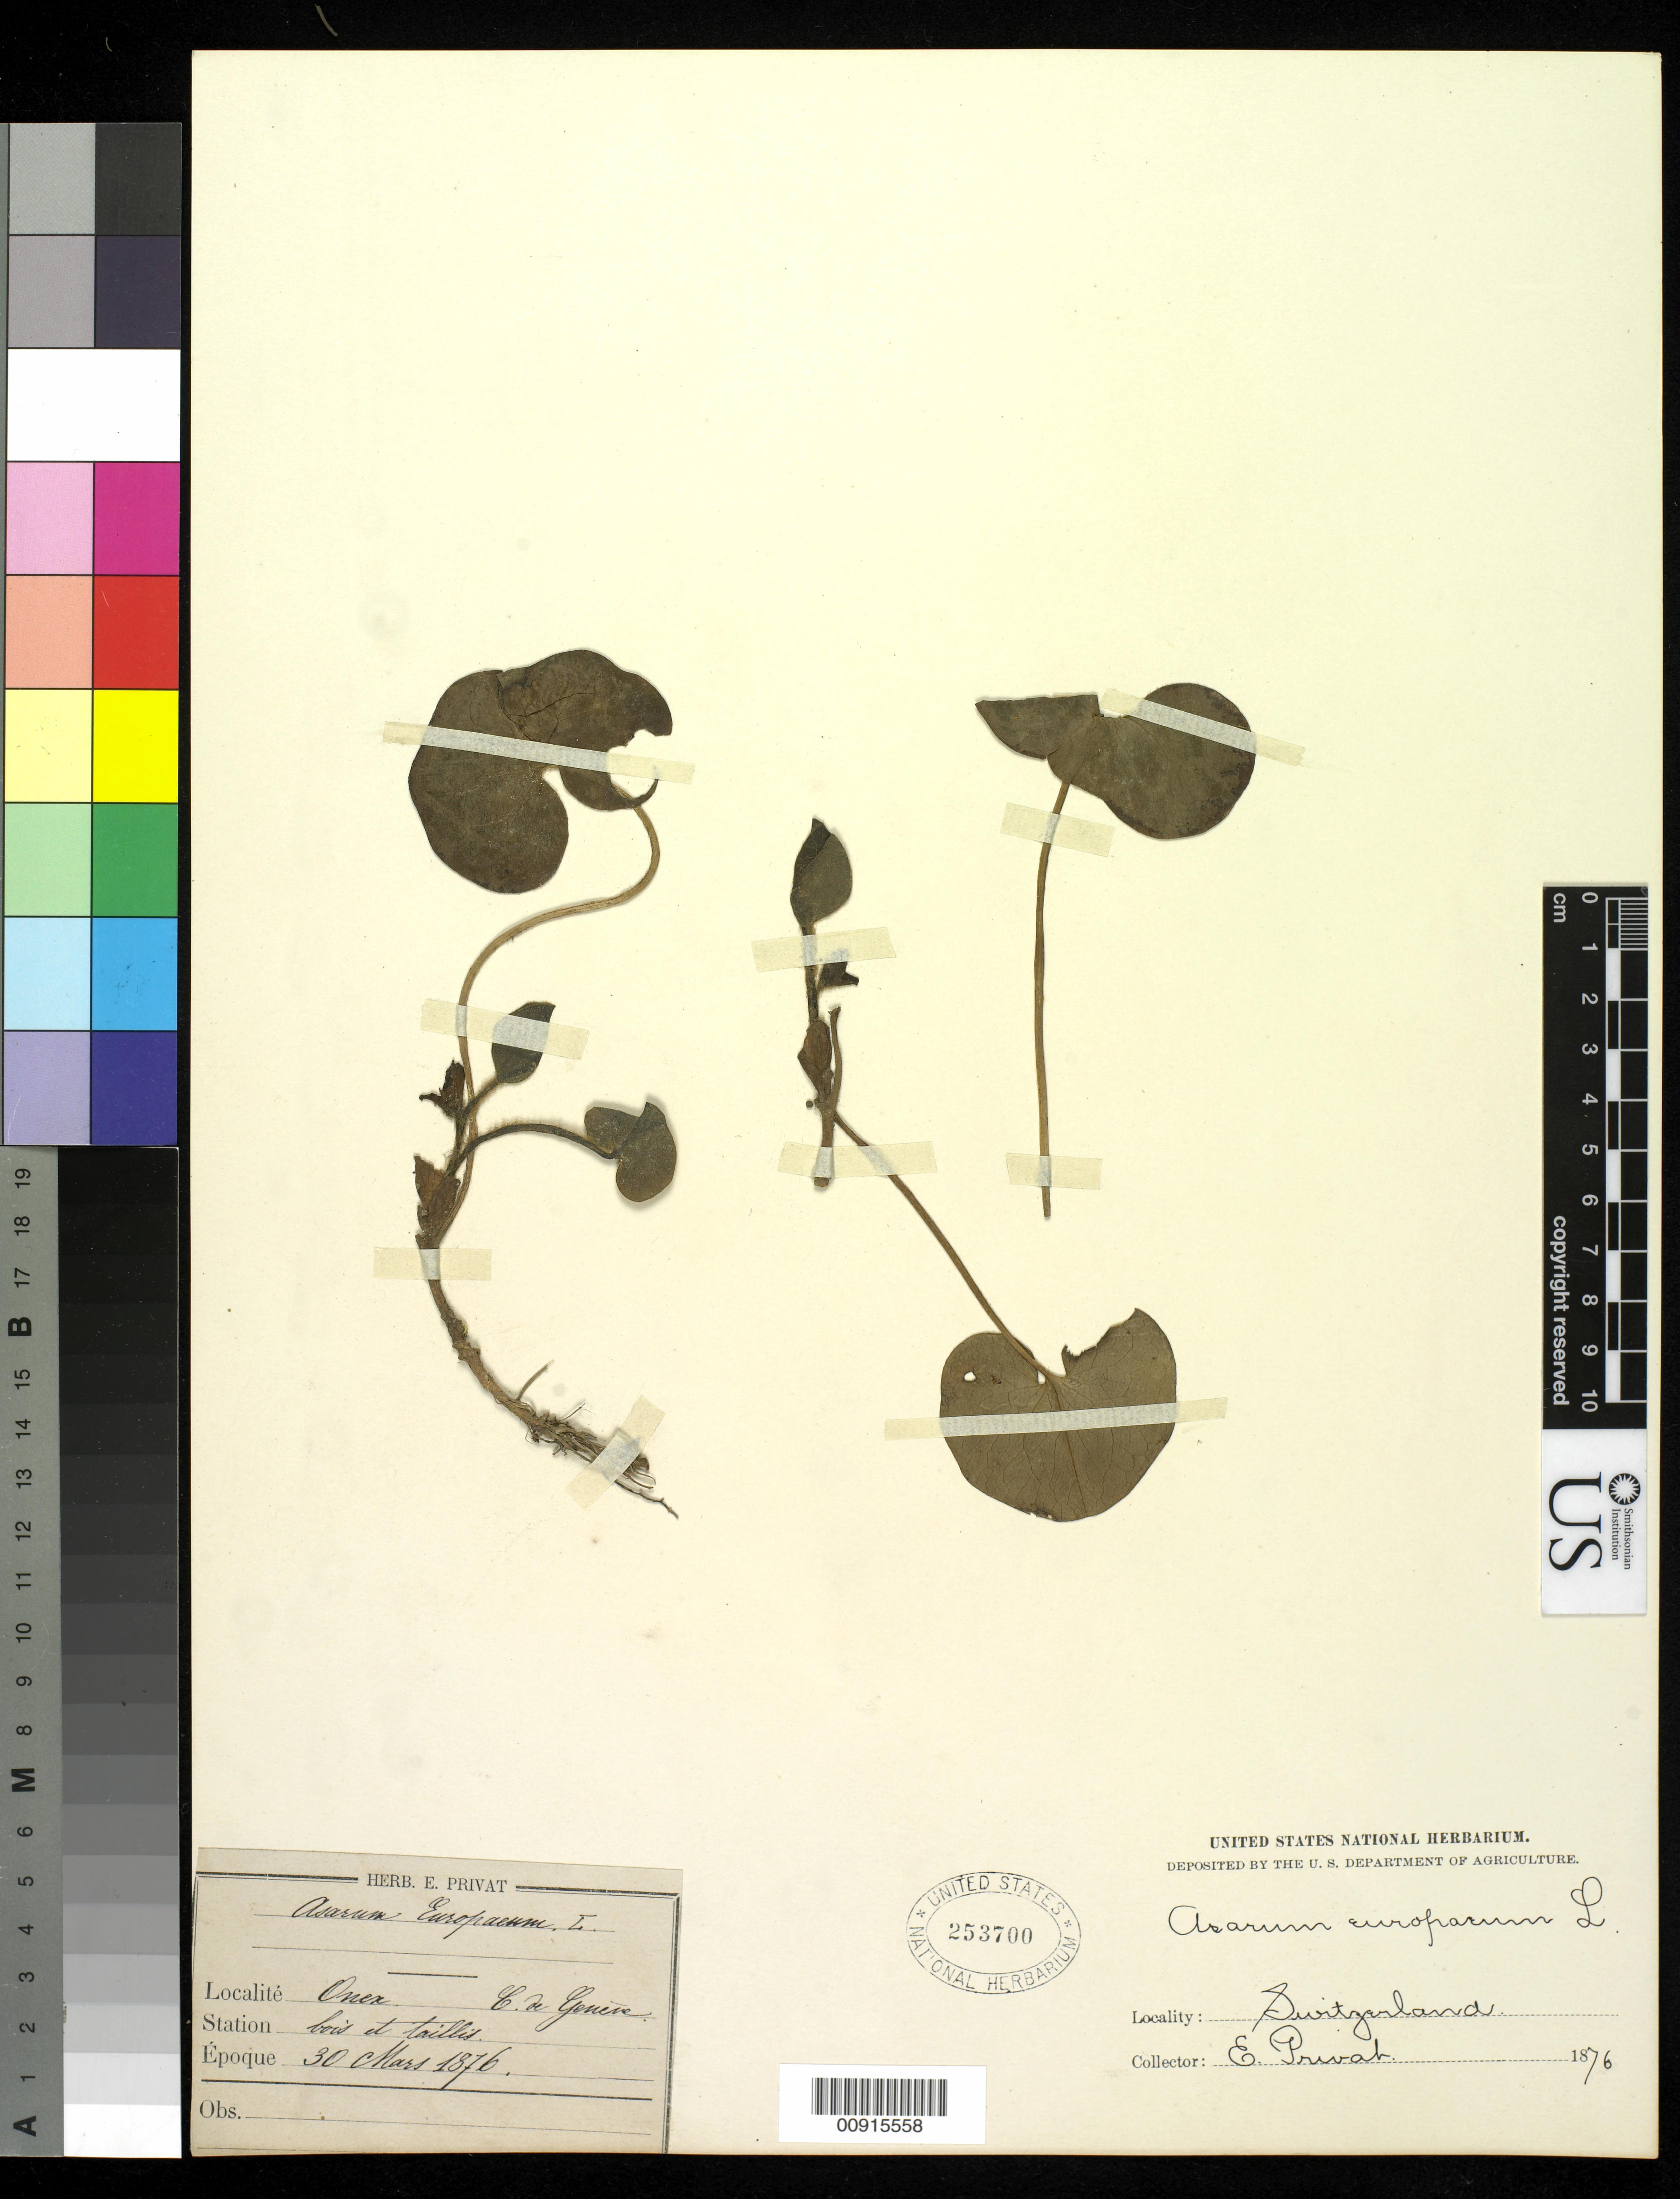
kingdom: Plantae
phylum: Tracheophyta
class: Magnoliopsida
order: Piperales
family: Aristolochiaceae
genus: Asarum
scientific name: Asarum europaeum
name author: L.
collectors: E. Privat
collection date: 1876-03-30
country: Switzerland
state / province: Genève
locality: Onex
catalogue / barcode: US 253700